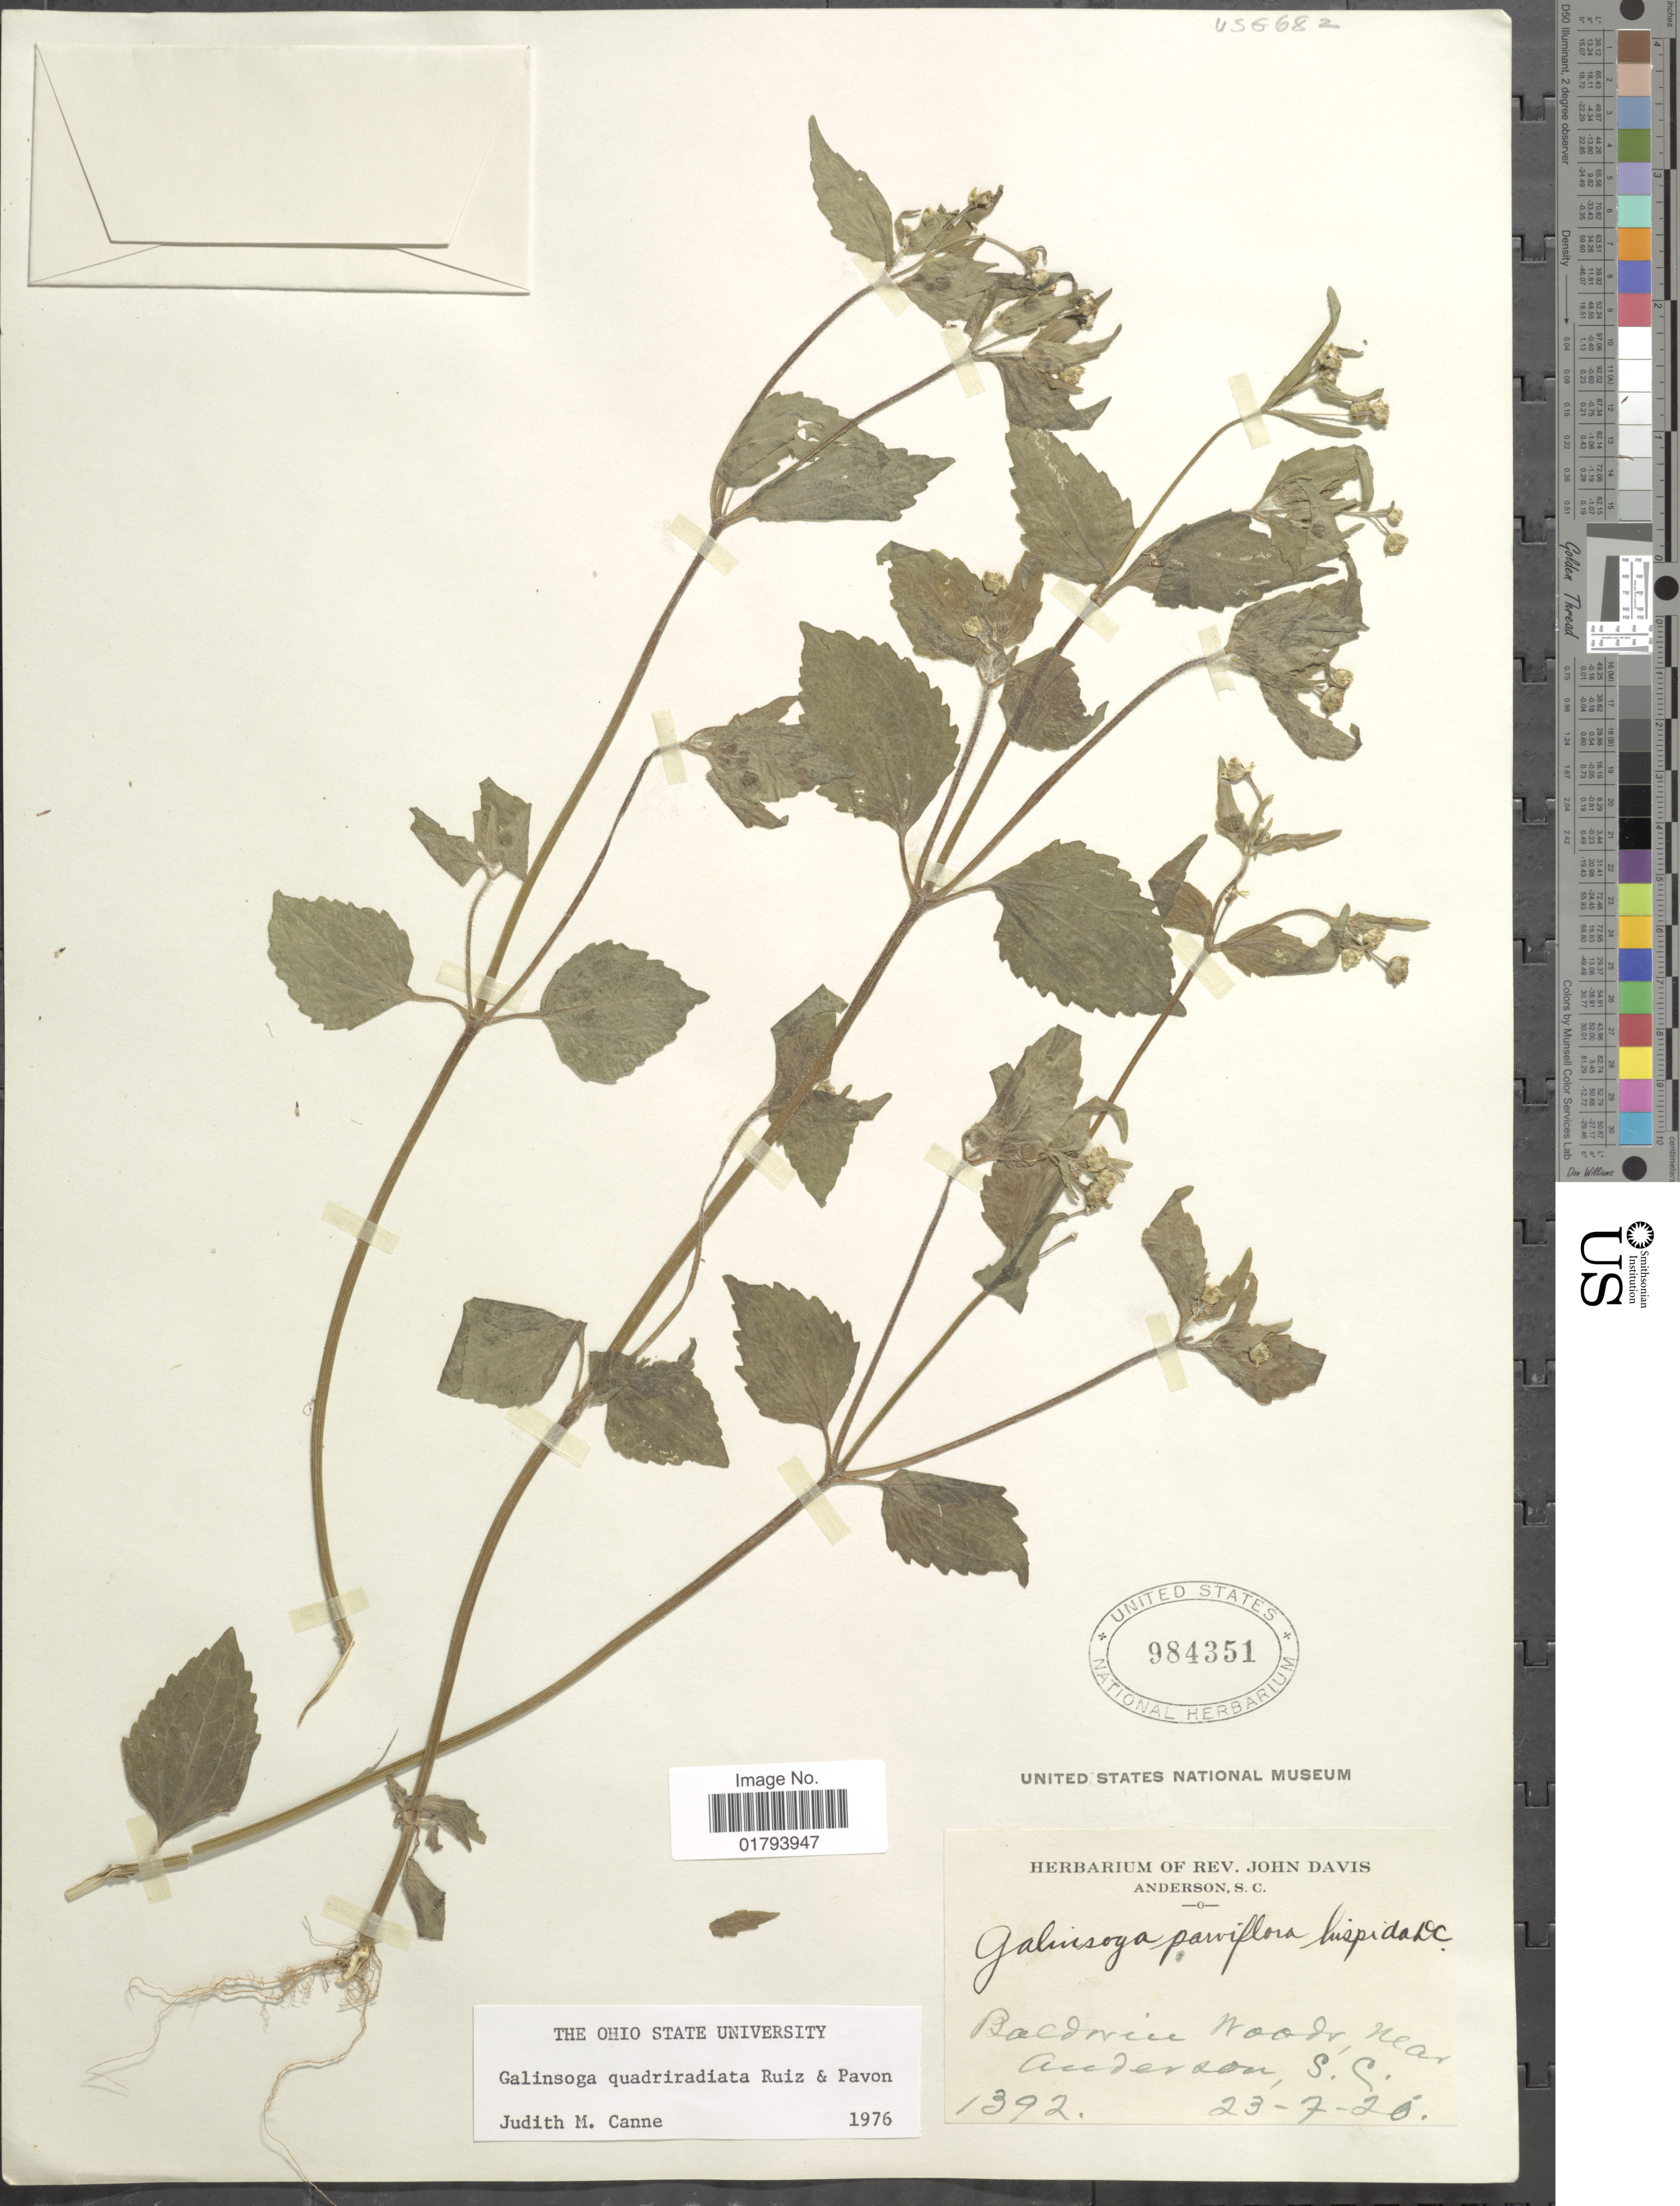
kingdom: Plantae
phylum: Tracheophyta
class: Magnoliopsida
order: Asterales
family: Asteraceae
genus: Galinsoga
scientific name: Galinsoga quadriradiata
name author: Ruiz & Pav.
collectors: ex herb. Rev. John Davis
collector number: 1392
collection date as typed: Transcribed d/m/y: 23/7/20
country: United States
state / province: South Carolina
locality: Baldwin Woods, near Anderson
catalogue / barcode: US 984351